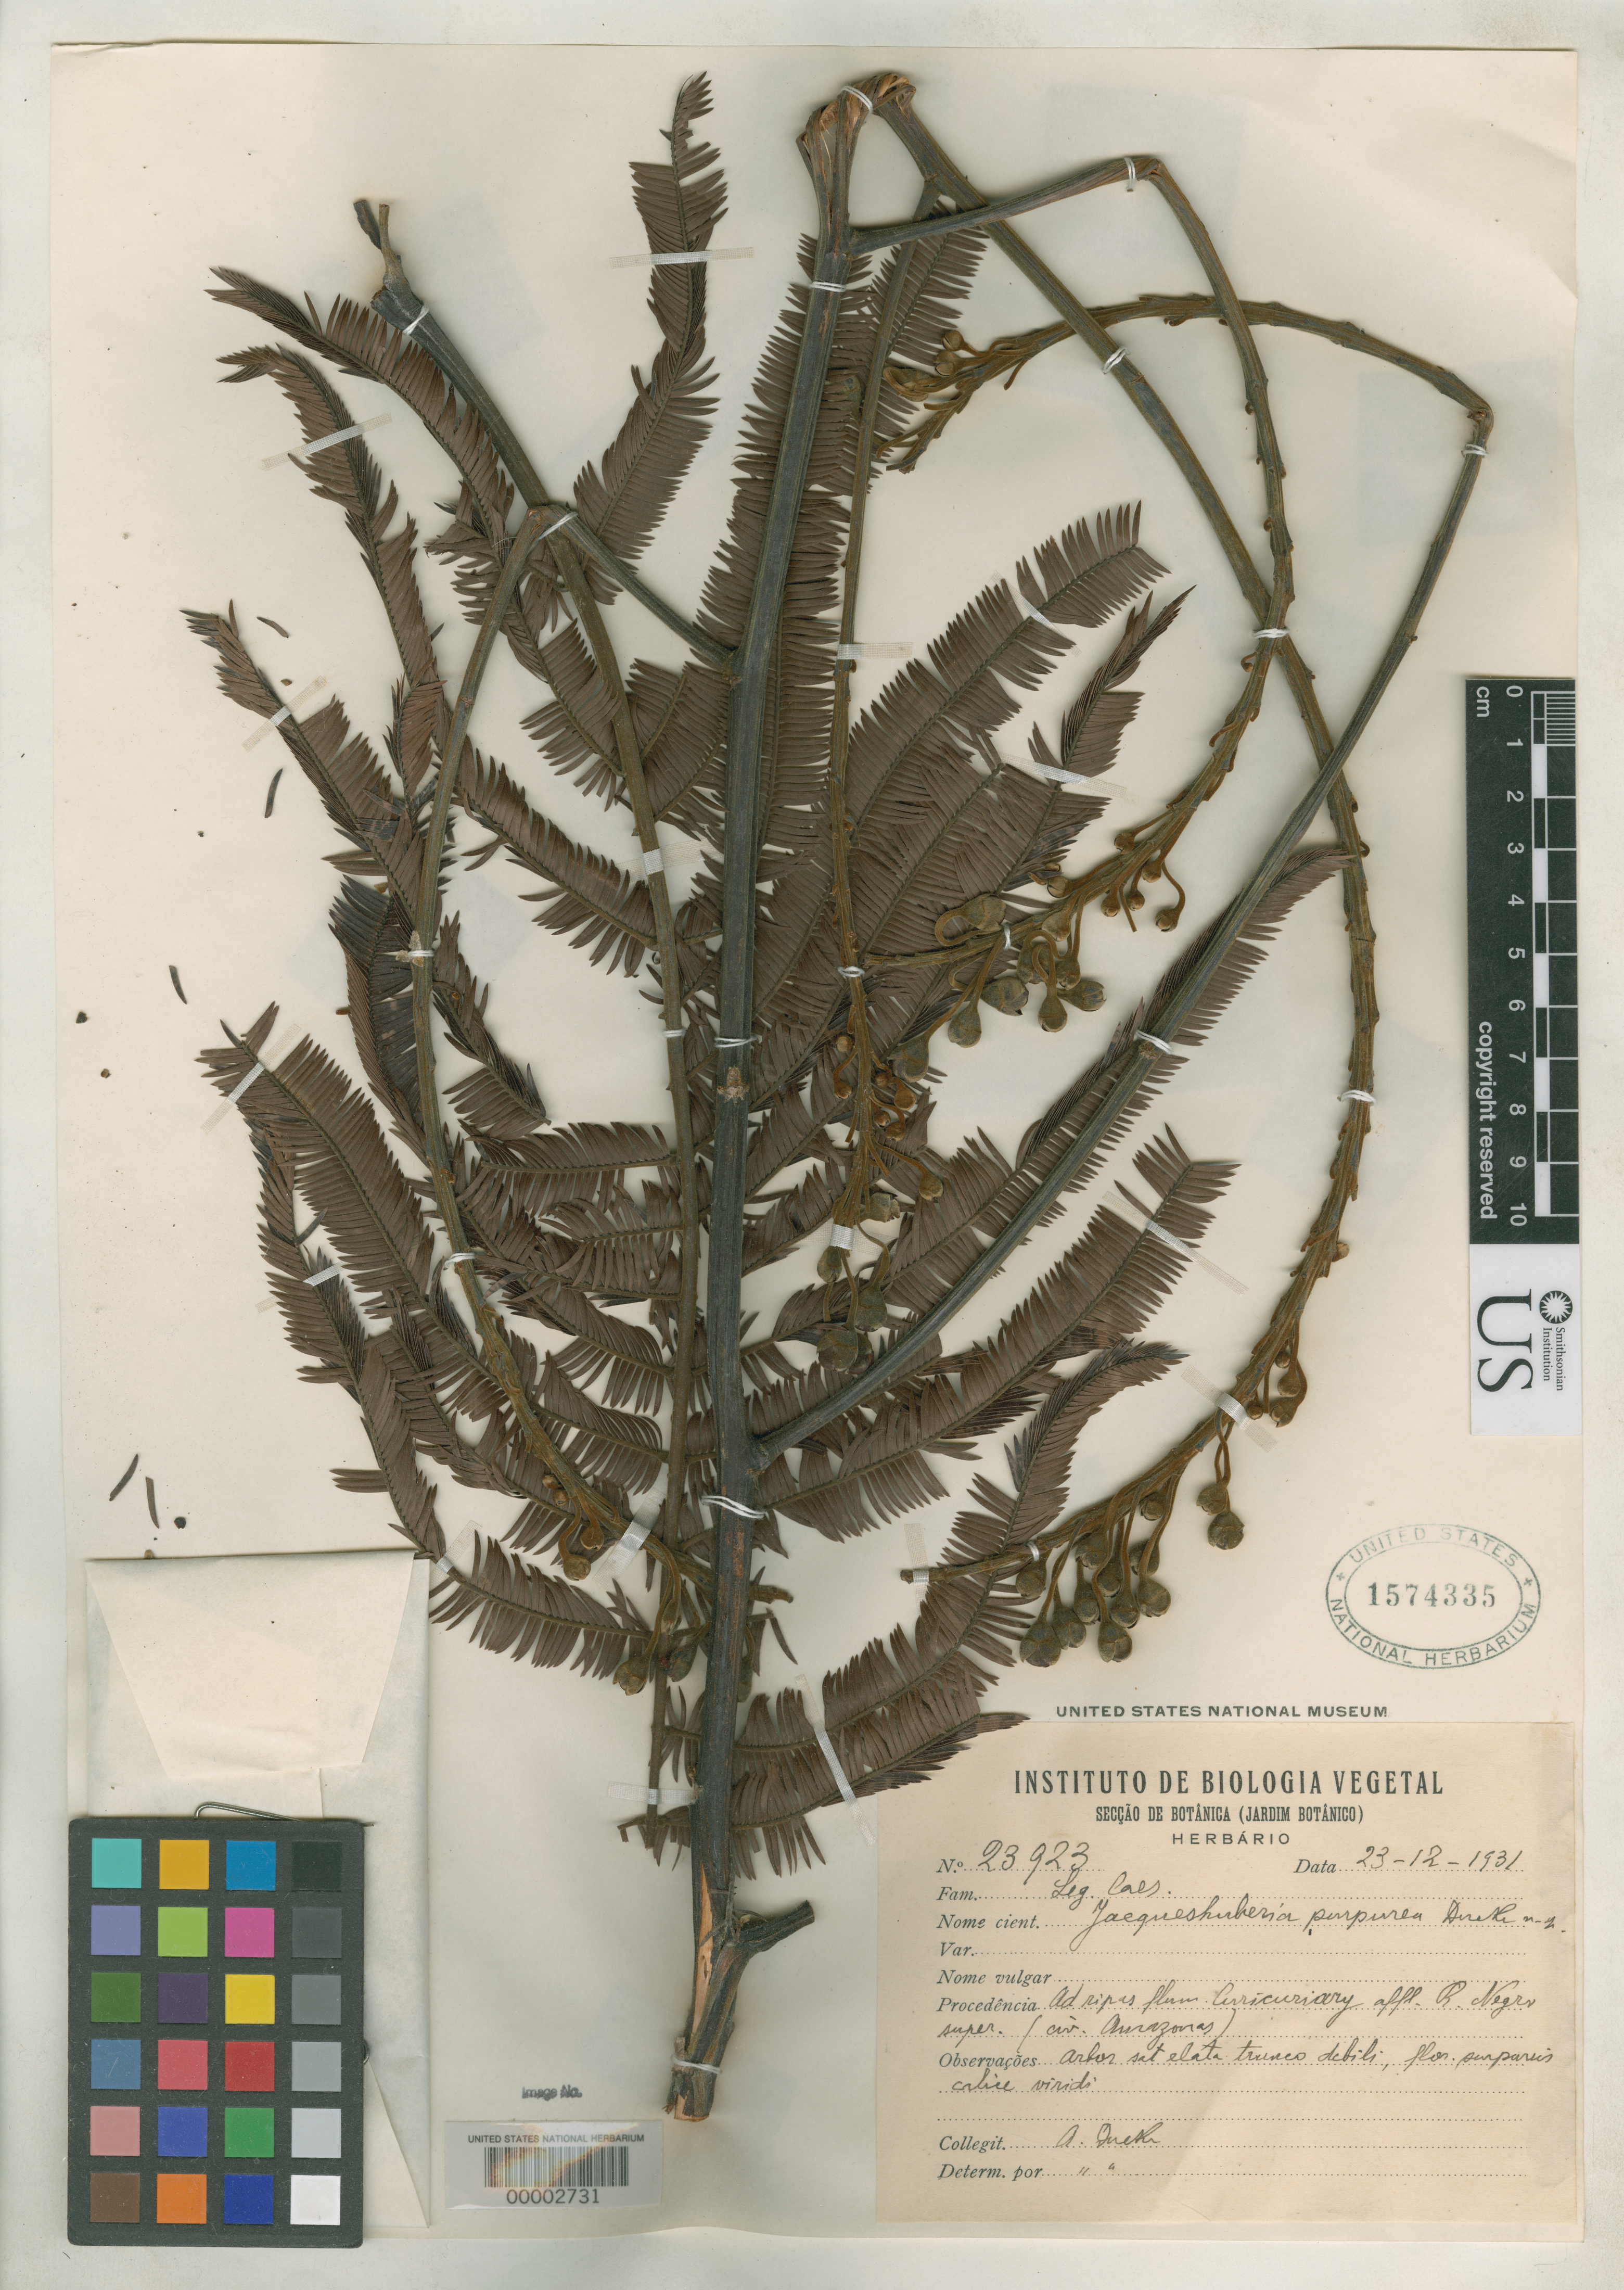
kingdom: Plantae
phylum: Tracheophyta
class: Magnoliopsida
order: Fabales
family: Fabaceae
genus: Jacqueshuberia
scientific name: Jacqueshuberia purpurea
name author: Ducke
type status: Type Collection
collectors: A. Ducke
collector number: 23923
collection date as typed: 23 Dec 1931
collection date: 1931-12-23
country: Brazil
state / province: Amazonas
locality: Ad ripas flum. Curicuriary aff. r. Negroa super.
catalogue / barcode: US 1574335